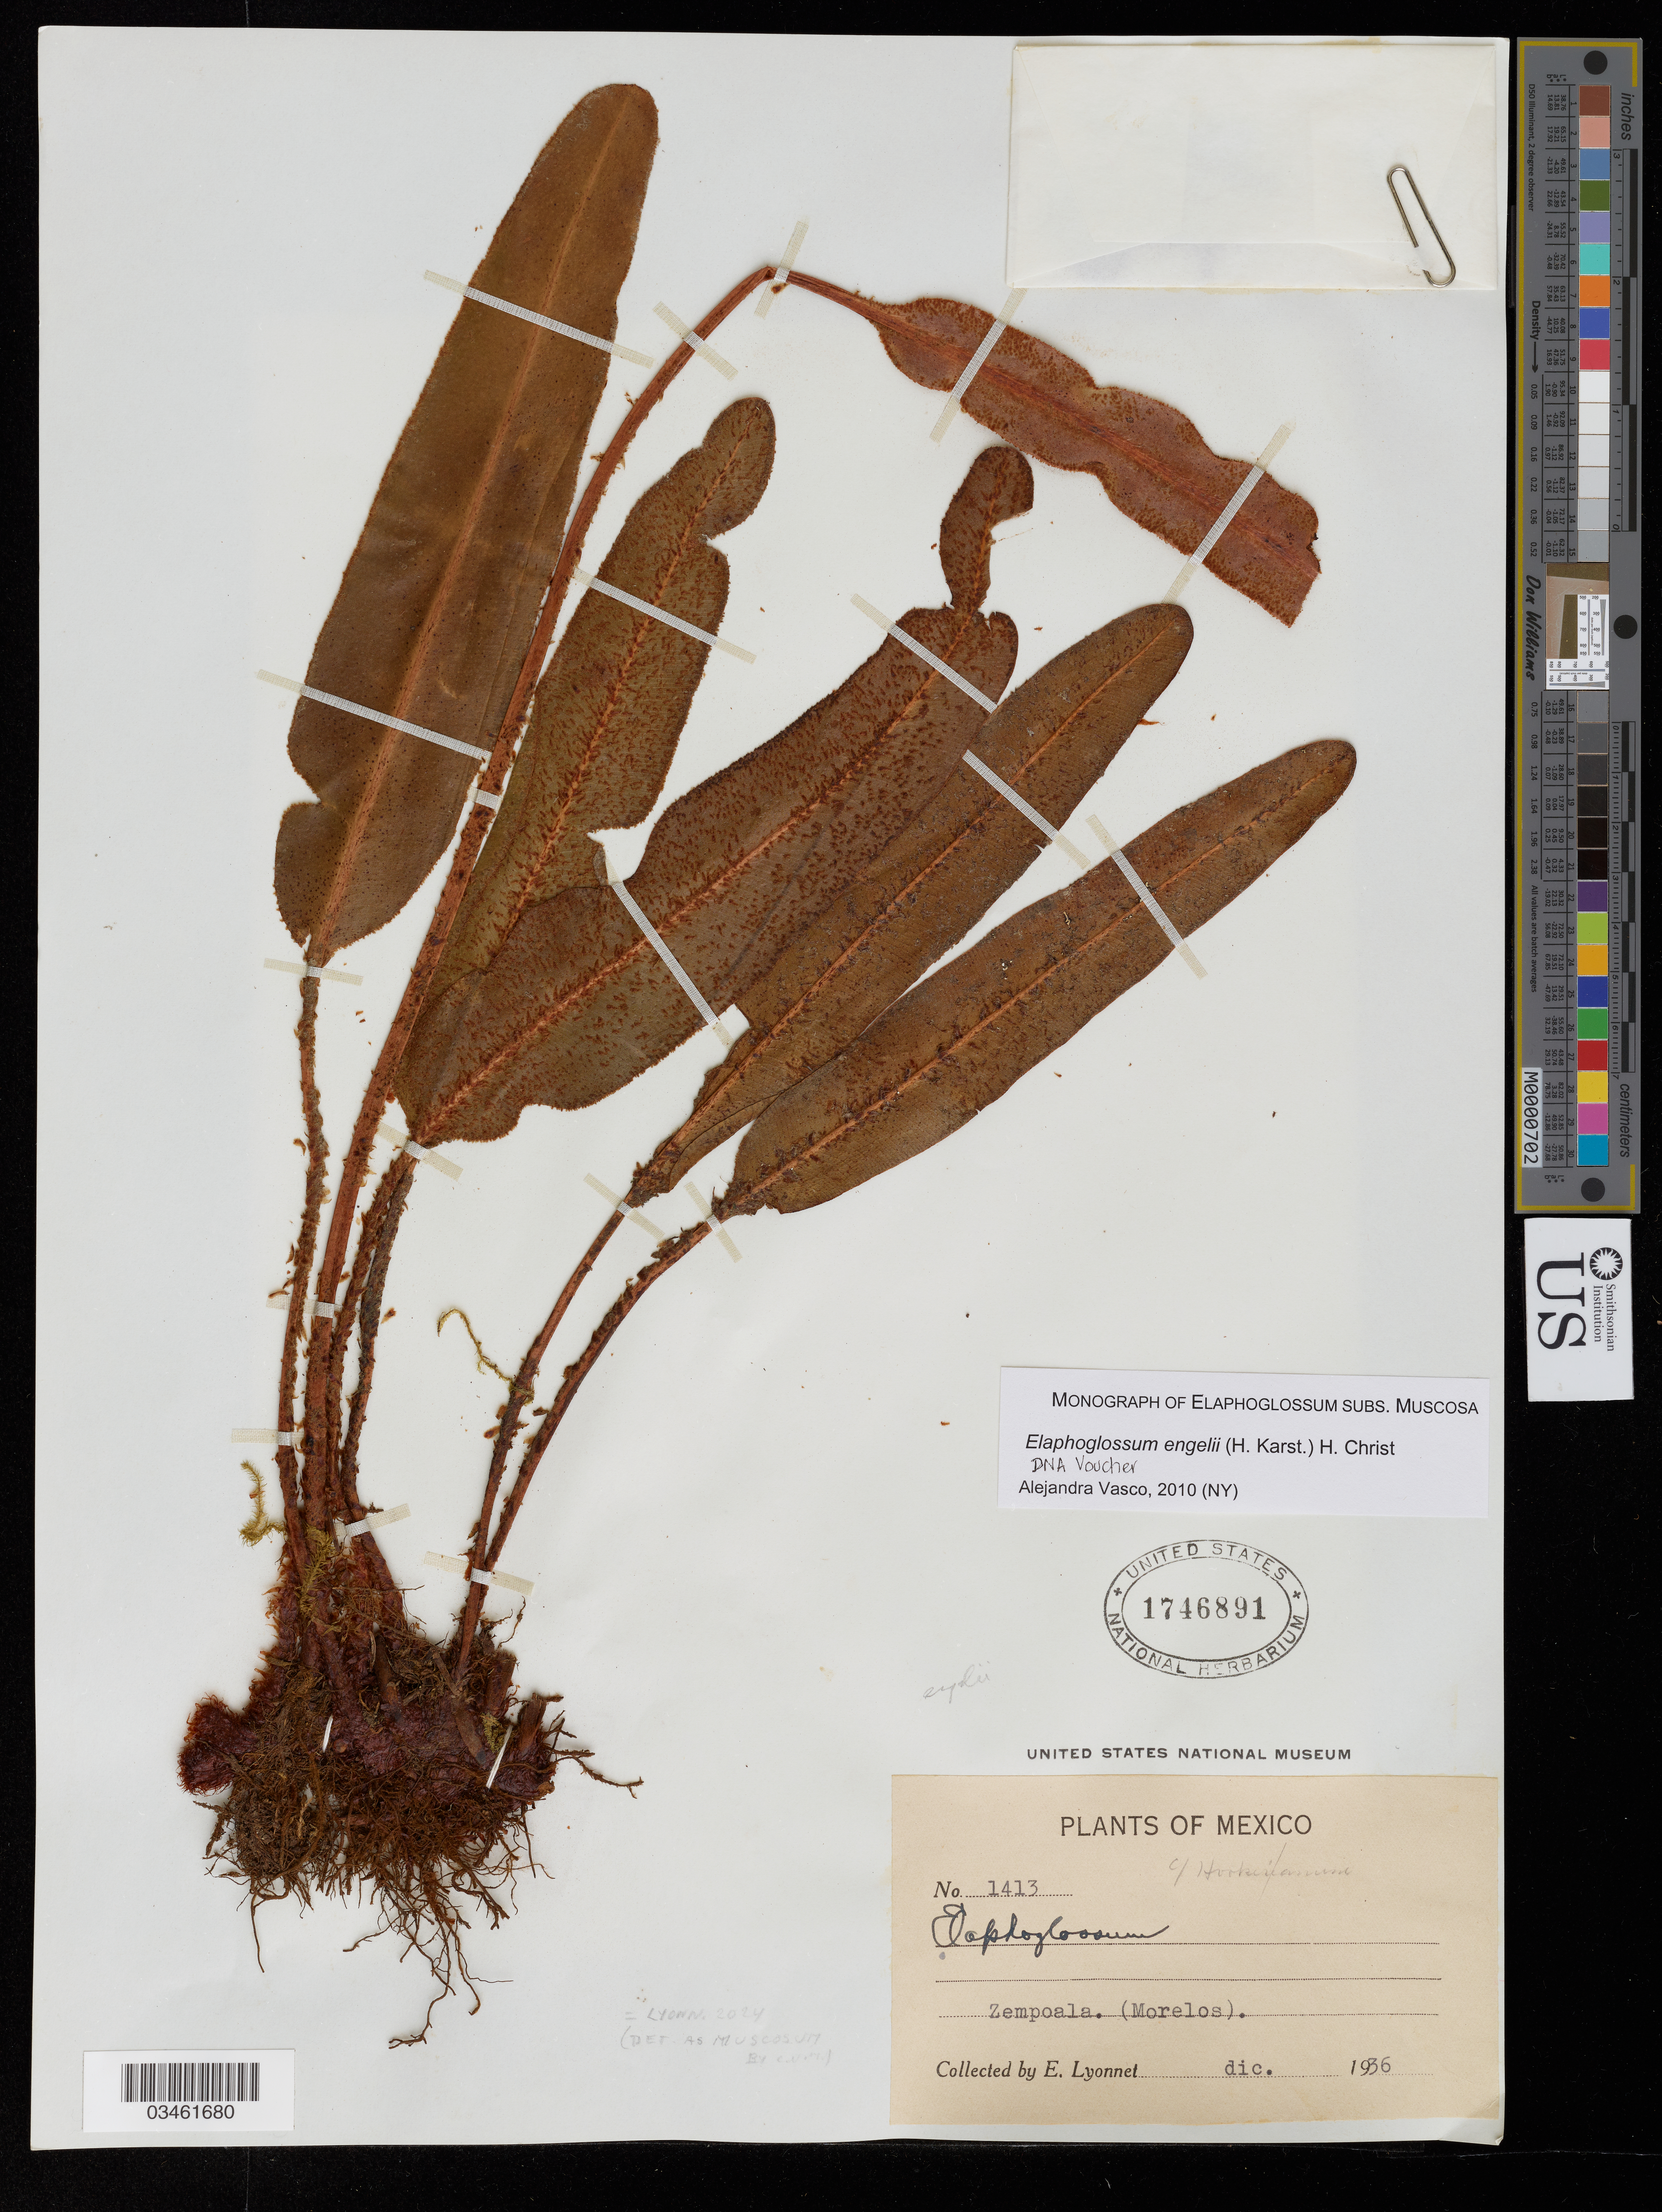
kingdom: Plantae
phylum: Tracheophyta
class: Polypodiopsida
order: Polypodiales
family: Dryopteridaceae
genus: Elaphoglossum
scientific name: Elaphoglossum engelii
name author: (H. Karst.) Christ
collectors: E. Lyonnet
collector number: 1413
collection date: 1936-12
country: Mexico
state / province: Morelos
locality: Zempoala.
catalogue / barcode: US 1746891